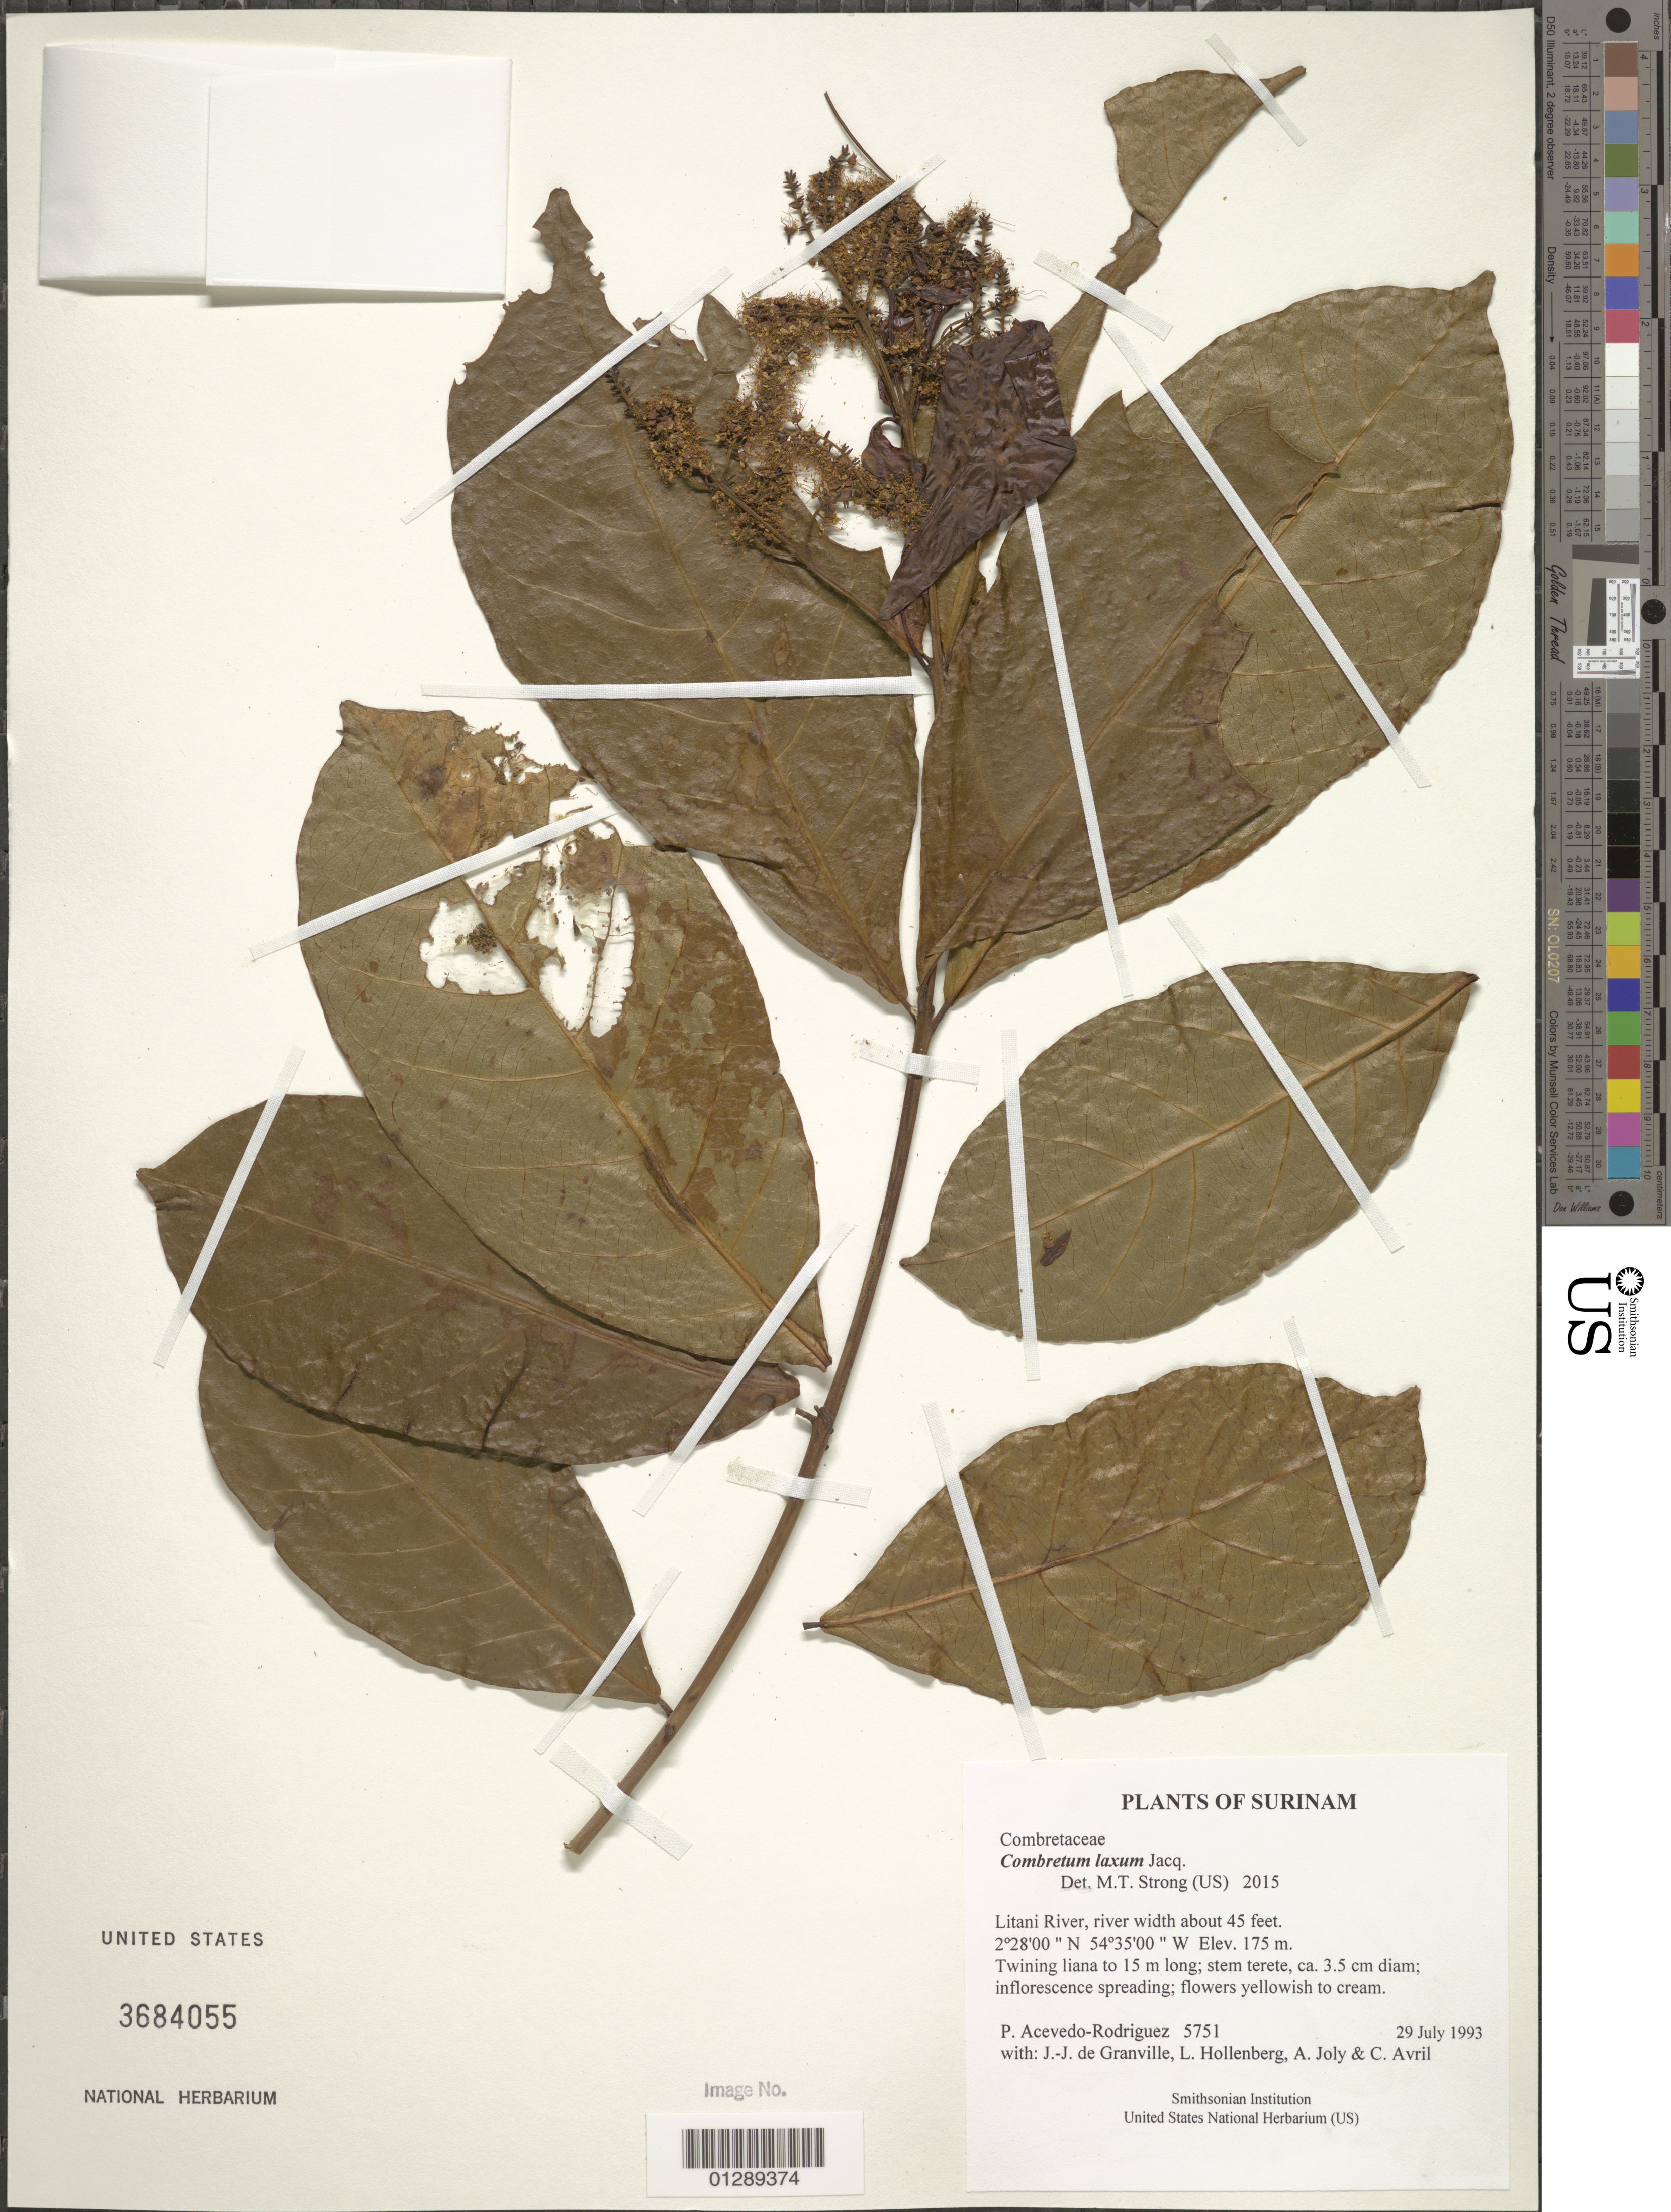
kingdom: Plantae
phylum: Tracheophyta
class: Magnoliopsida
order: Myrtales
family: Combretaceae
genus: Combretum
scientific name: Combretum laxum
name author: Jacq.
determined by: Strong, M. T., (US), Smithsonian Institution - National Museum of Natural History (UNITED STATES)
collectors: P. Acevedo-Rodr., J.-J. de Granville, L. Hollenberg, A. Joly & C. Avril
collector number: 5751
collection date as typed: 29 July 1993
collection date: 1993-07-29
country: Suriname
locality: Litani River, river width about 45 feet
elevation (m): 175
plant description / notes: US, NY, MO, K, P, CAY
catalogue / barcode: US 3684055